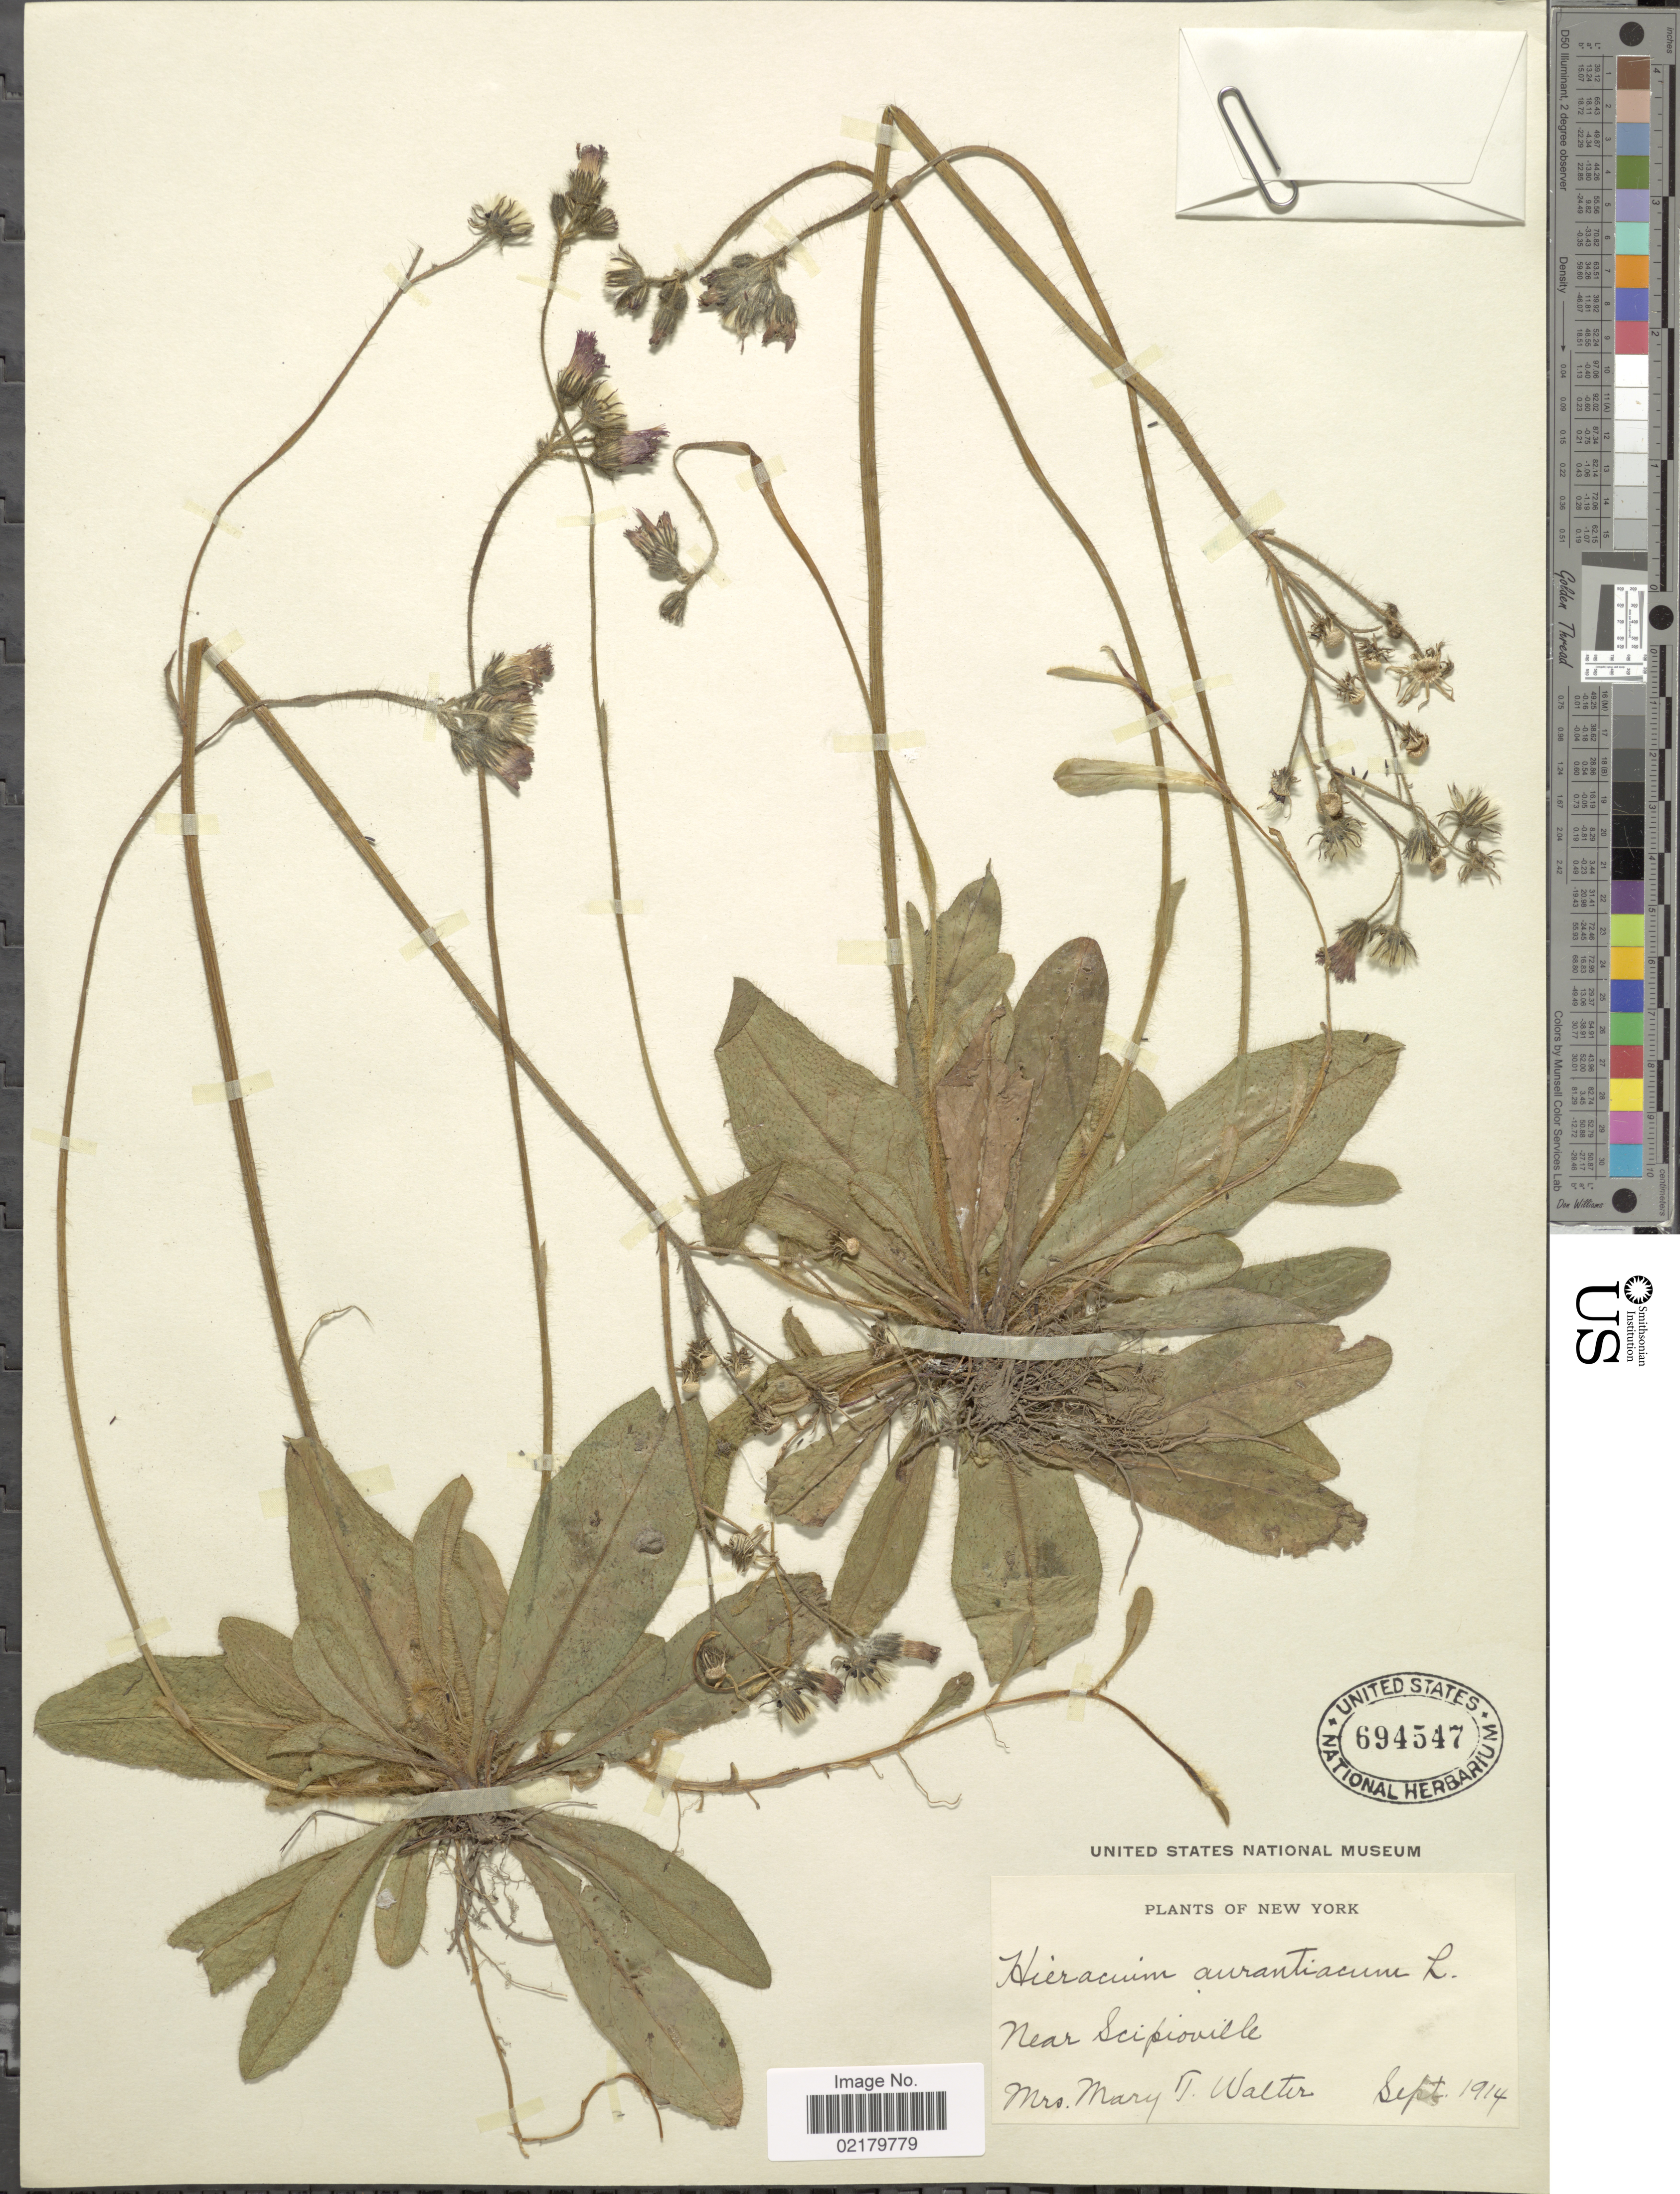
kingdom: Plantae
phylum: Tracheophyta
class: Magnoliopsida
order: Asterales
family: Asteraceae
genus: Pilosella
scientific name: Pilosella aurantiaca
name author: (L.) F.W. Schultz & Sch. Bip.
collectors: M. T. Walter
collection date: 1914-09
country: United States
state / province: New York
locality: Near Scipioville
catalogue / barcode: US 694547